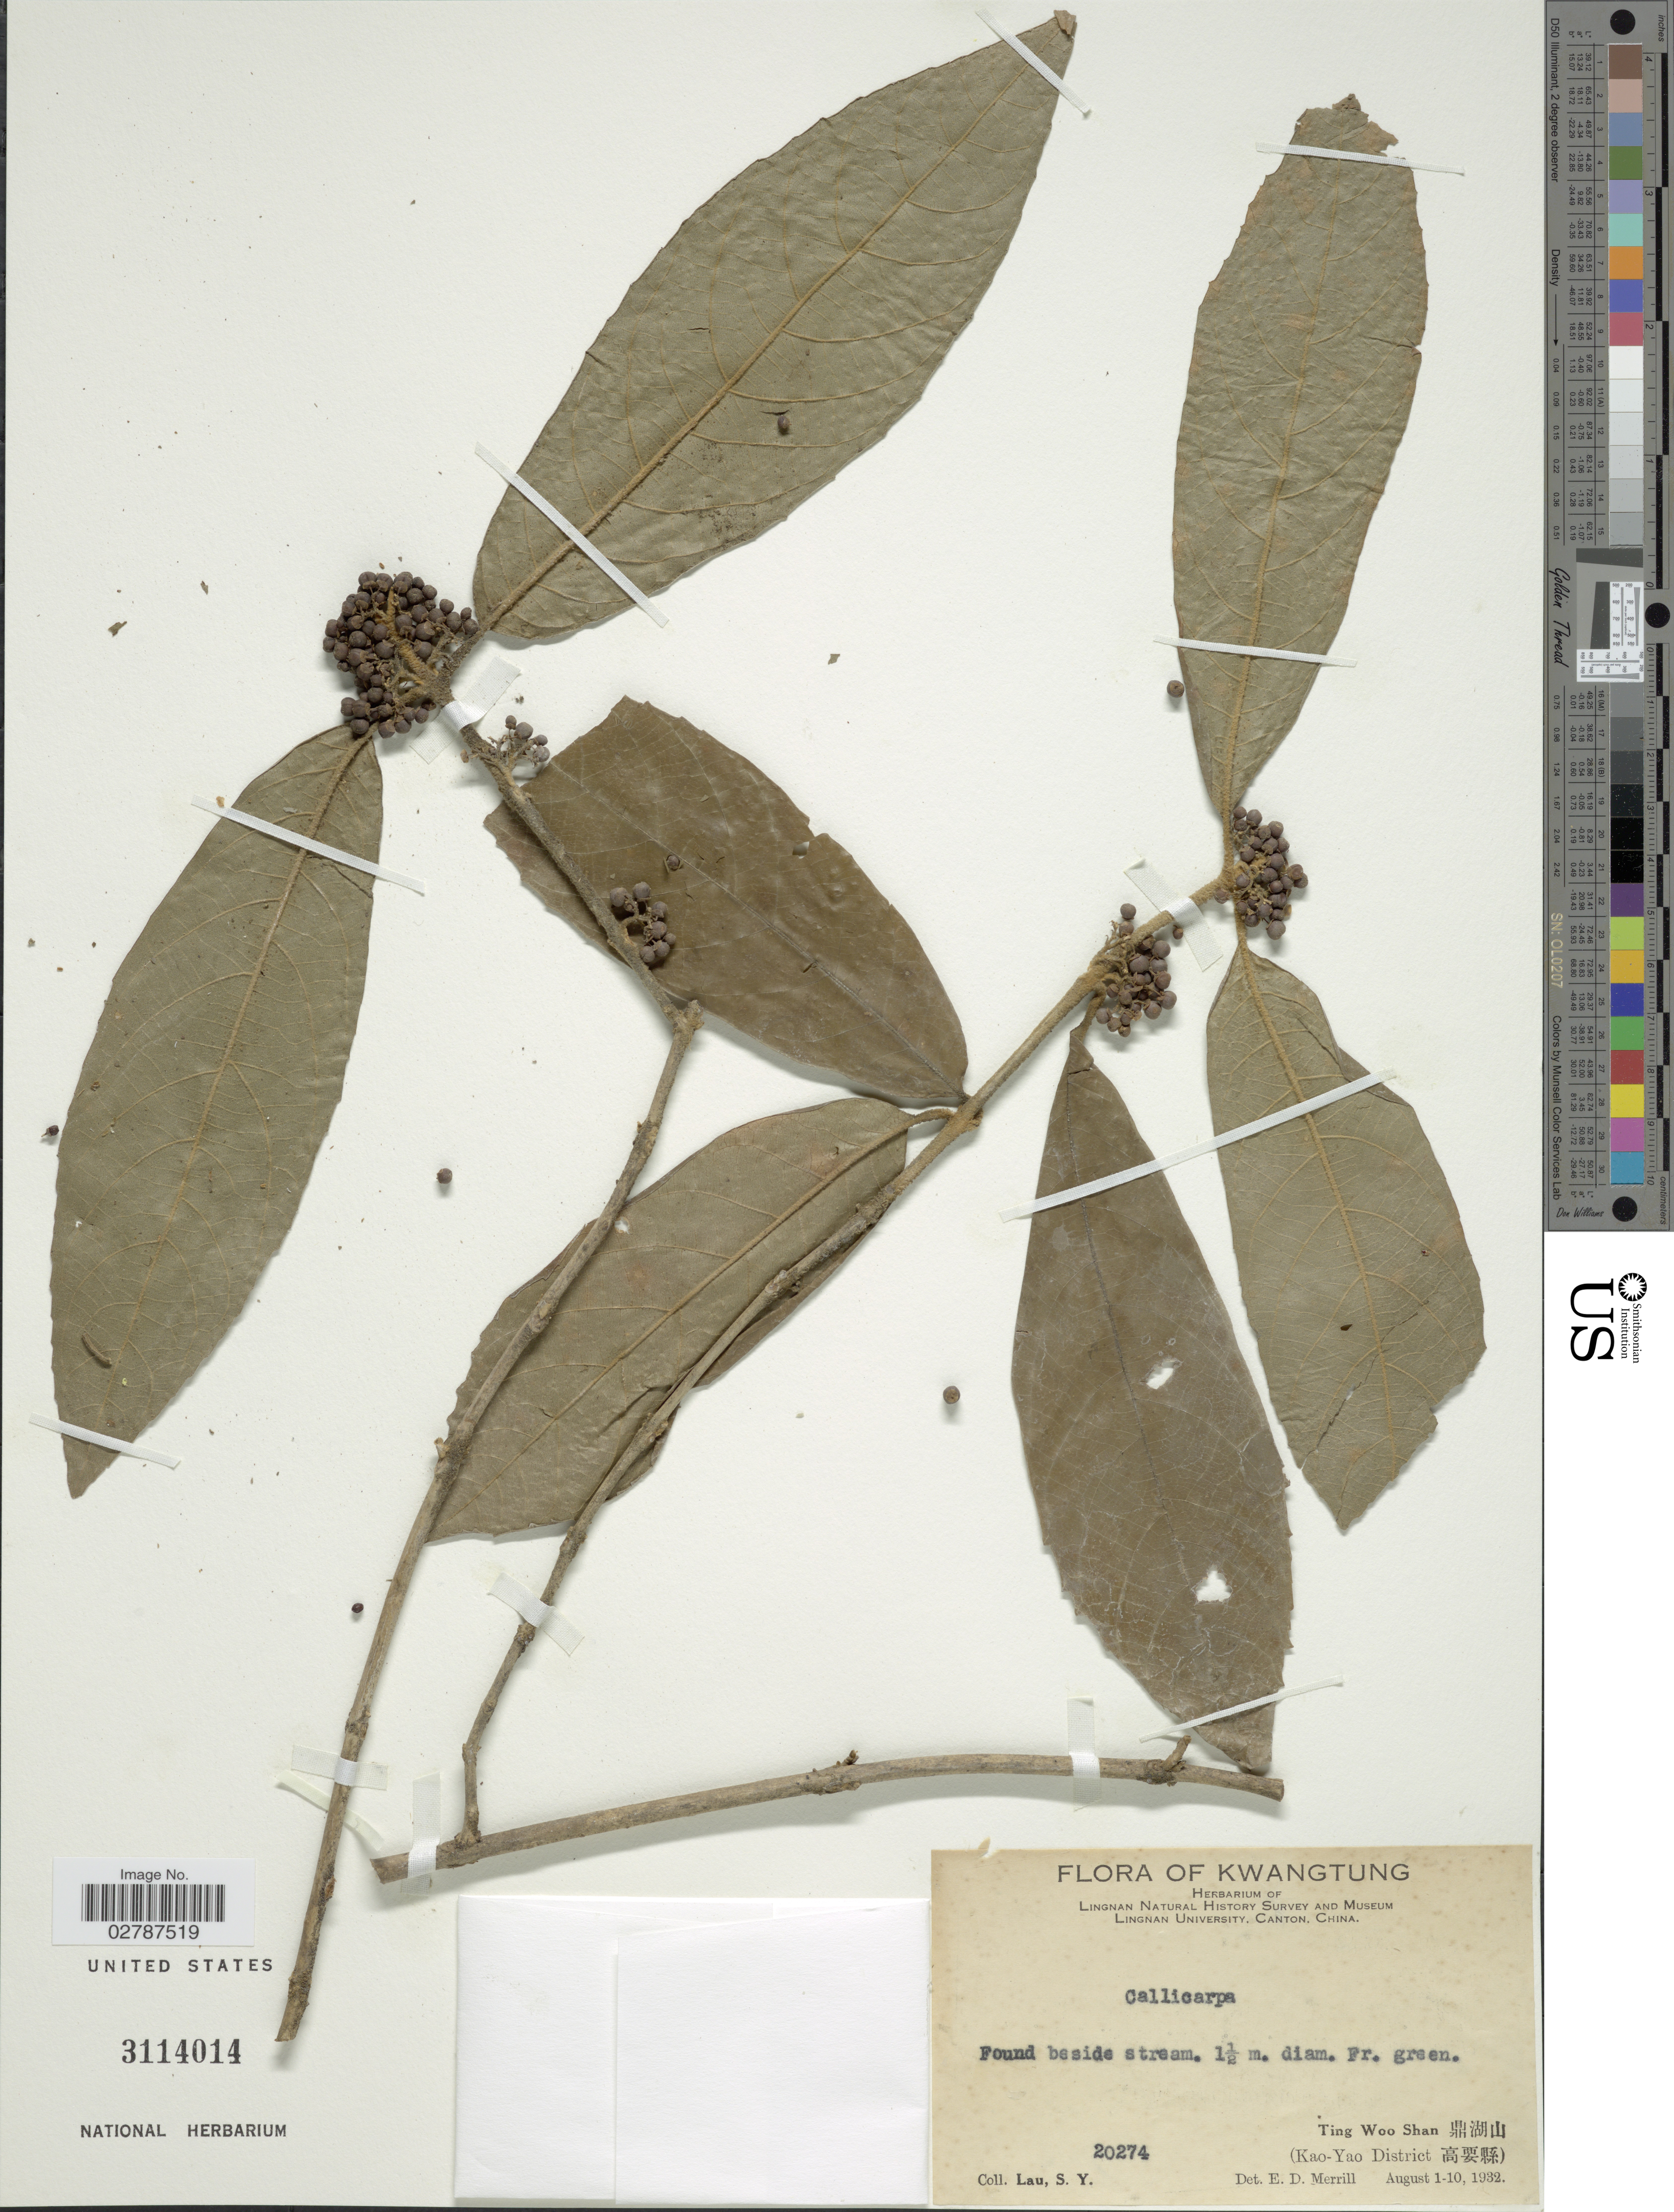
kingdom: Plantae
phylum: Tracheophyta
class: Magnoliopsida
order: Lamiales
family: Lamiaceae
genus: Callicarpa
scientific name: Callicarpa sp.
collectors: S. Y. Lau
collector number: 20274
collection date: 1932-08-01/1932-08-10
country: China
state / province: Guangdong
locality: KwangTung. Ting Woo Shan X. (Kao-Yao District X)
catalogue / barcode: US 3114014